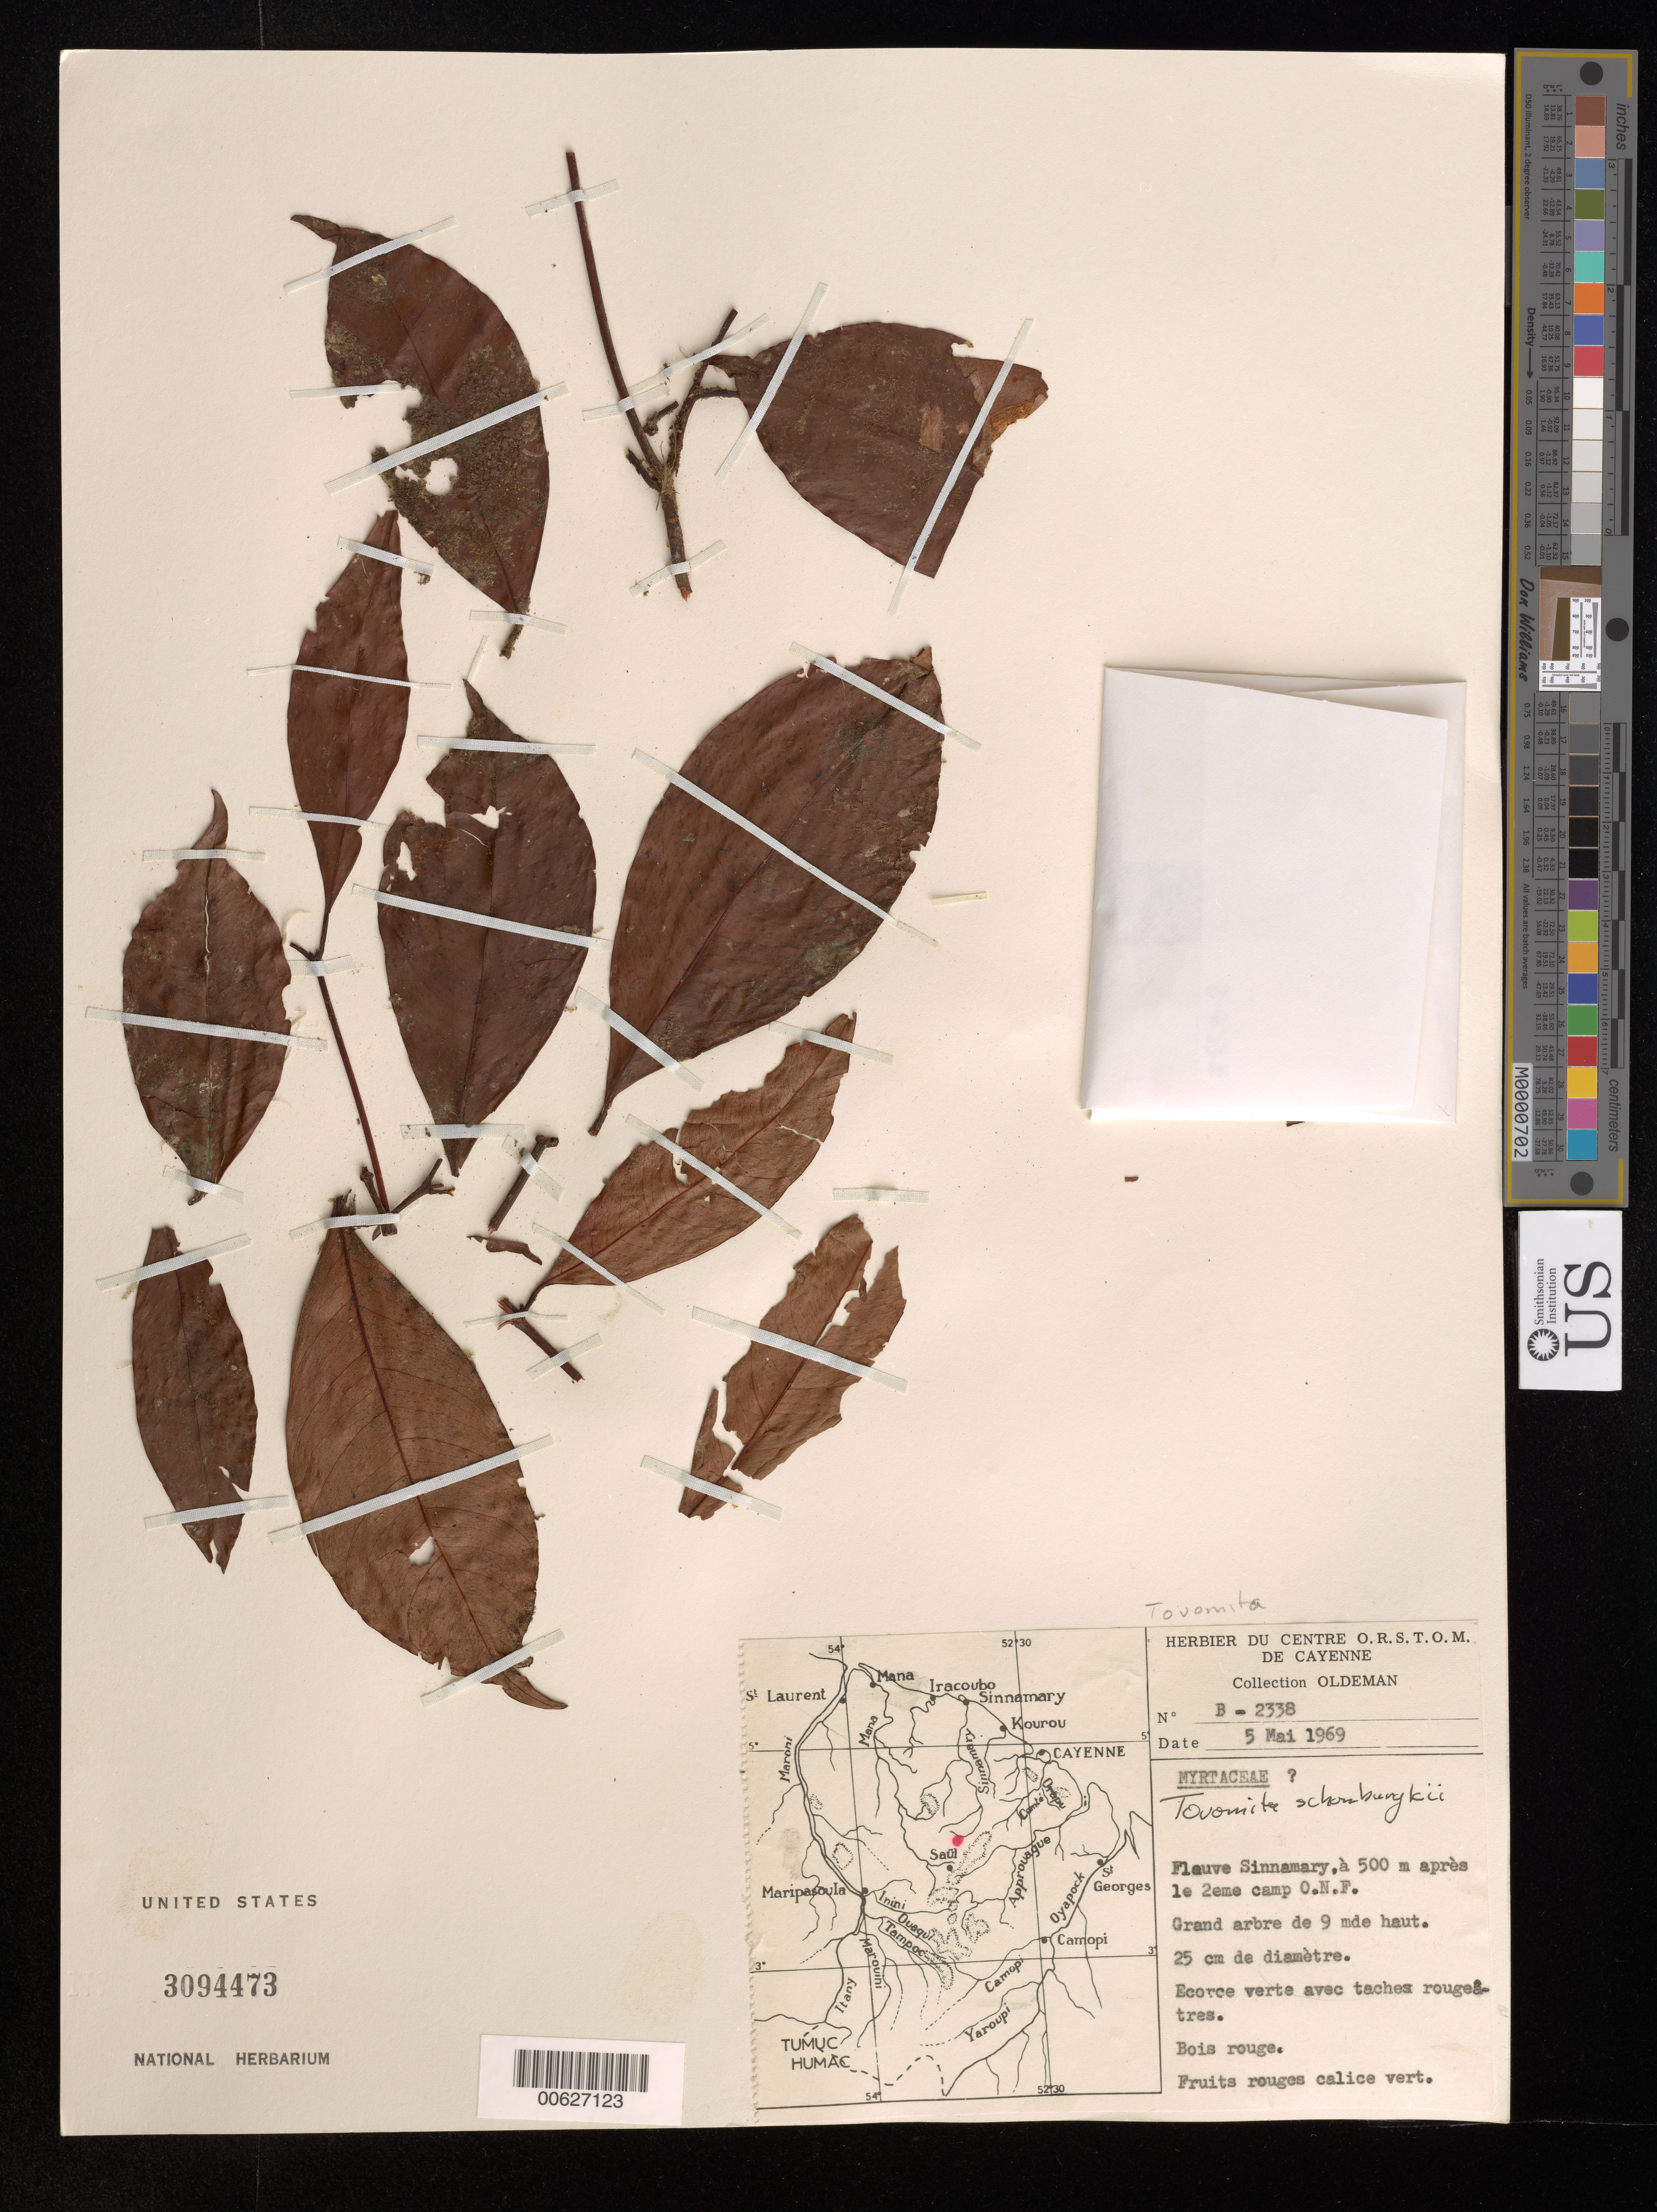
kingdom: Plantae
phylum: Tracheophyta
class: Magnoliopsida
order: Malpighiales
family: Clusiaceae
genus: Tovomita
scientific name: Tovomita schomburgkii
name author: Planch. & Triana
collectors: R. Oldeman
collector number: B 2338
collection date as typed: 5-May-69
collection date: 1969-05-05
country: French Guiana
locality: Fleuve Sinnamary, 500 m après le 2eme camp O.N.F.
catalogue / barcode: US 3094473